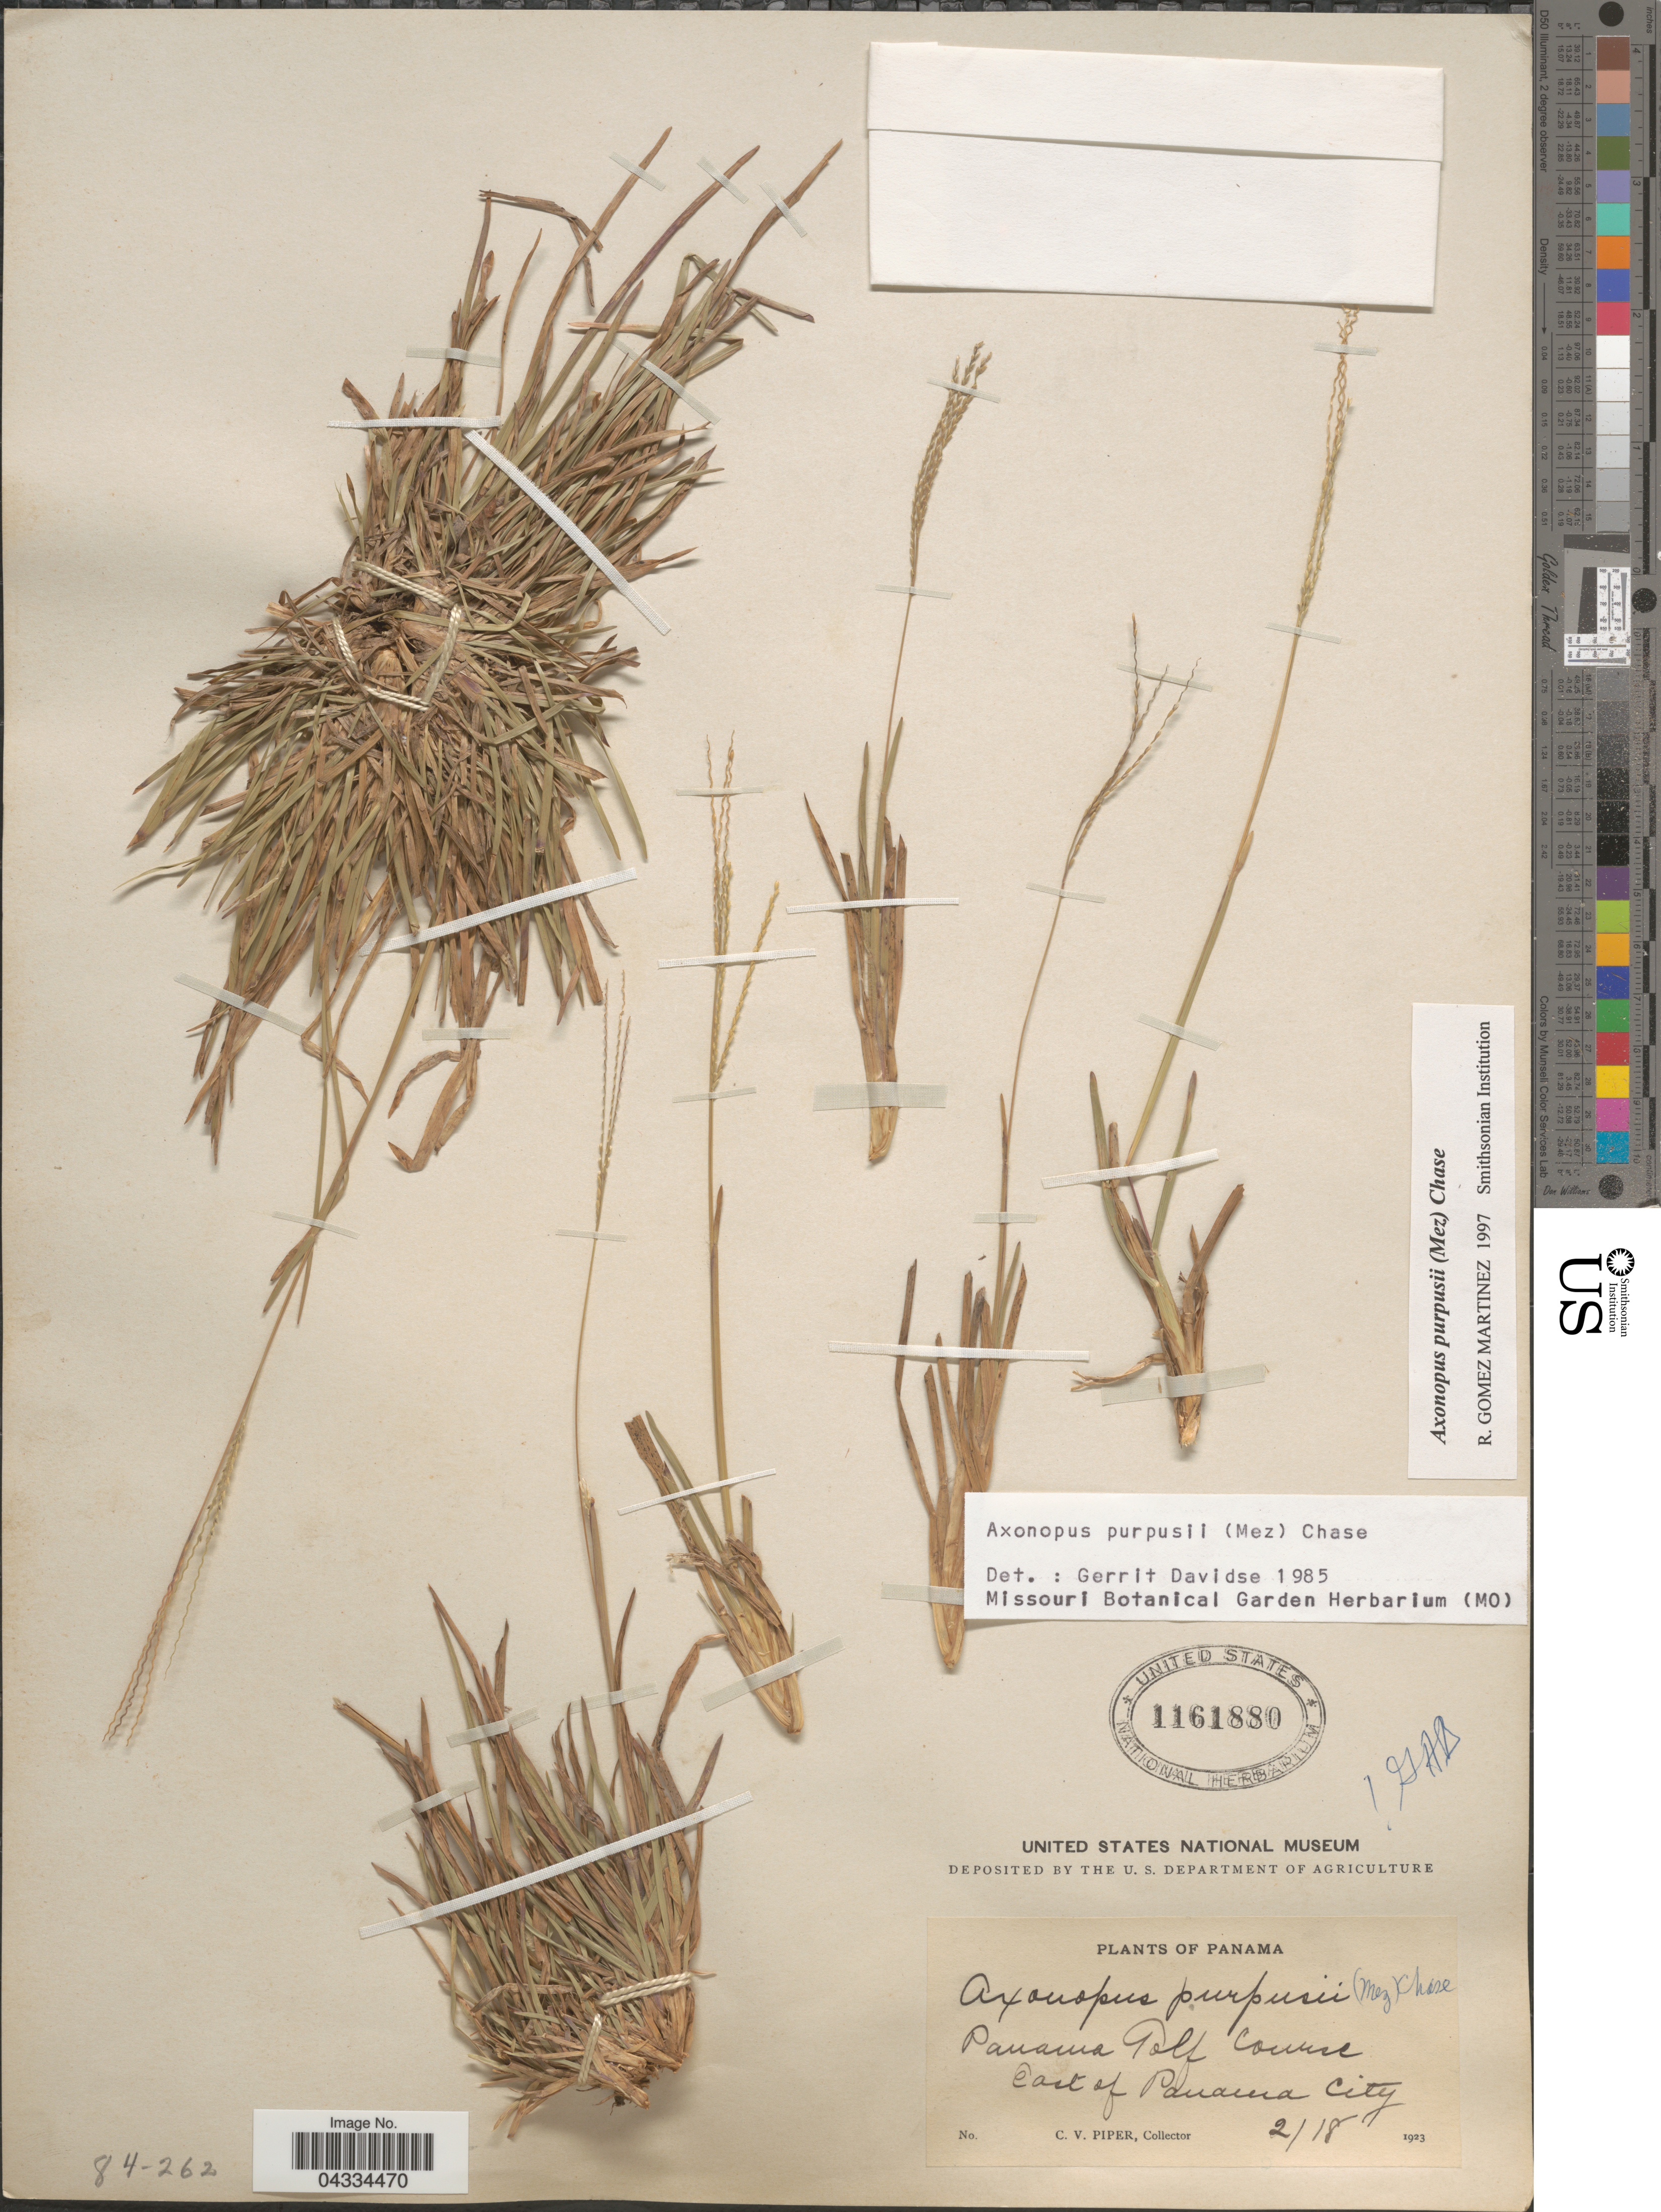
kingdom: Plantae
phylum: Tracheophyta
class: Liliopsida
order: Poales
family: Poaceae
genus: Axonopus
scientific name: Axonopus purpusii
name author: (Mez) Chase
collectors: C. V. Piper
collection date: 1923-02-18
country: Panama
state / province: Panamá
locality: Panama Golf Course, East of Panama City.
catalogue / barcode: US 1161880